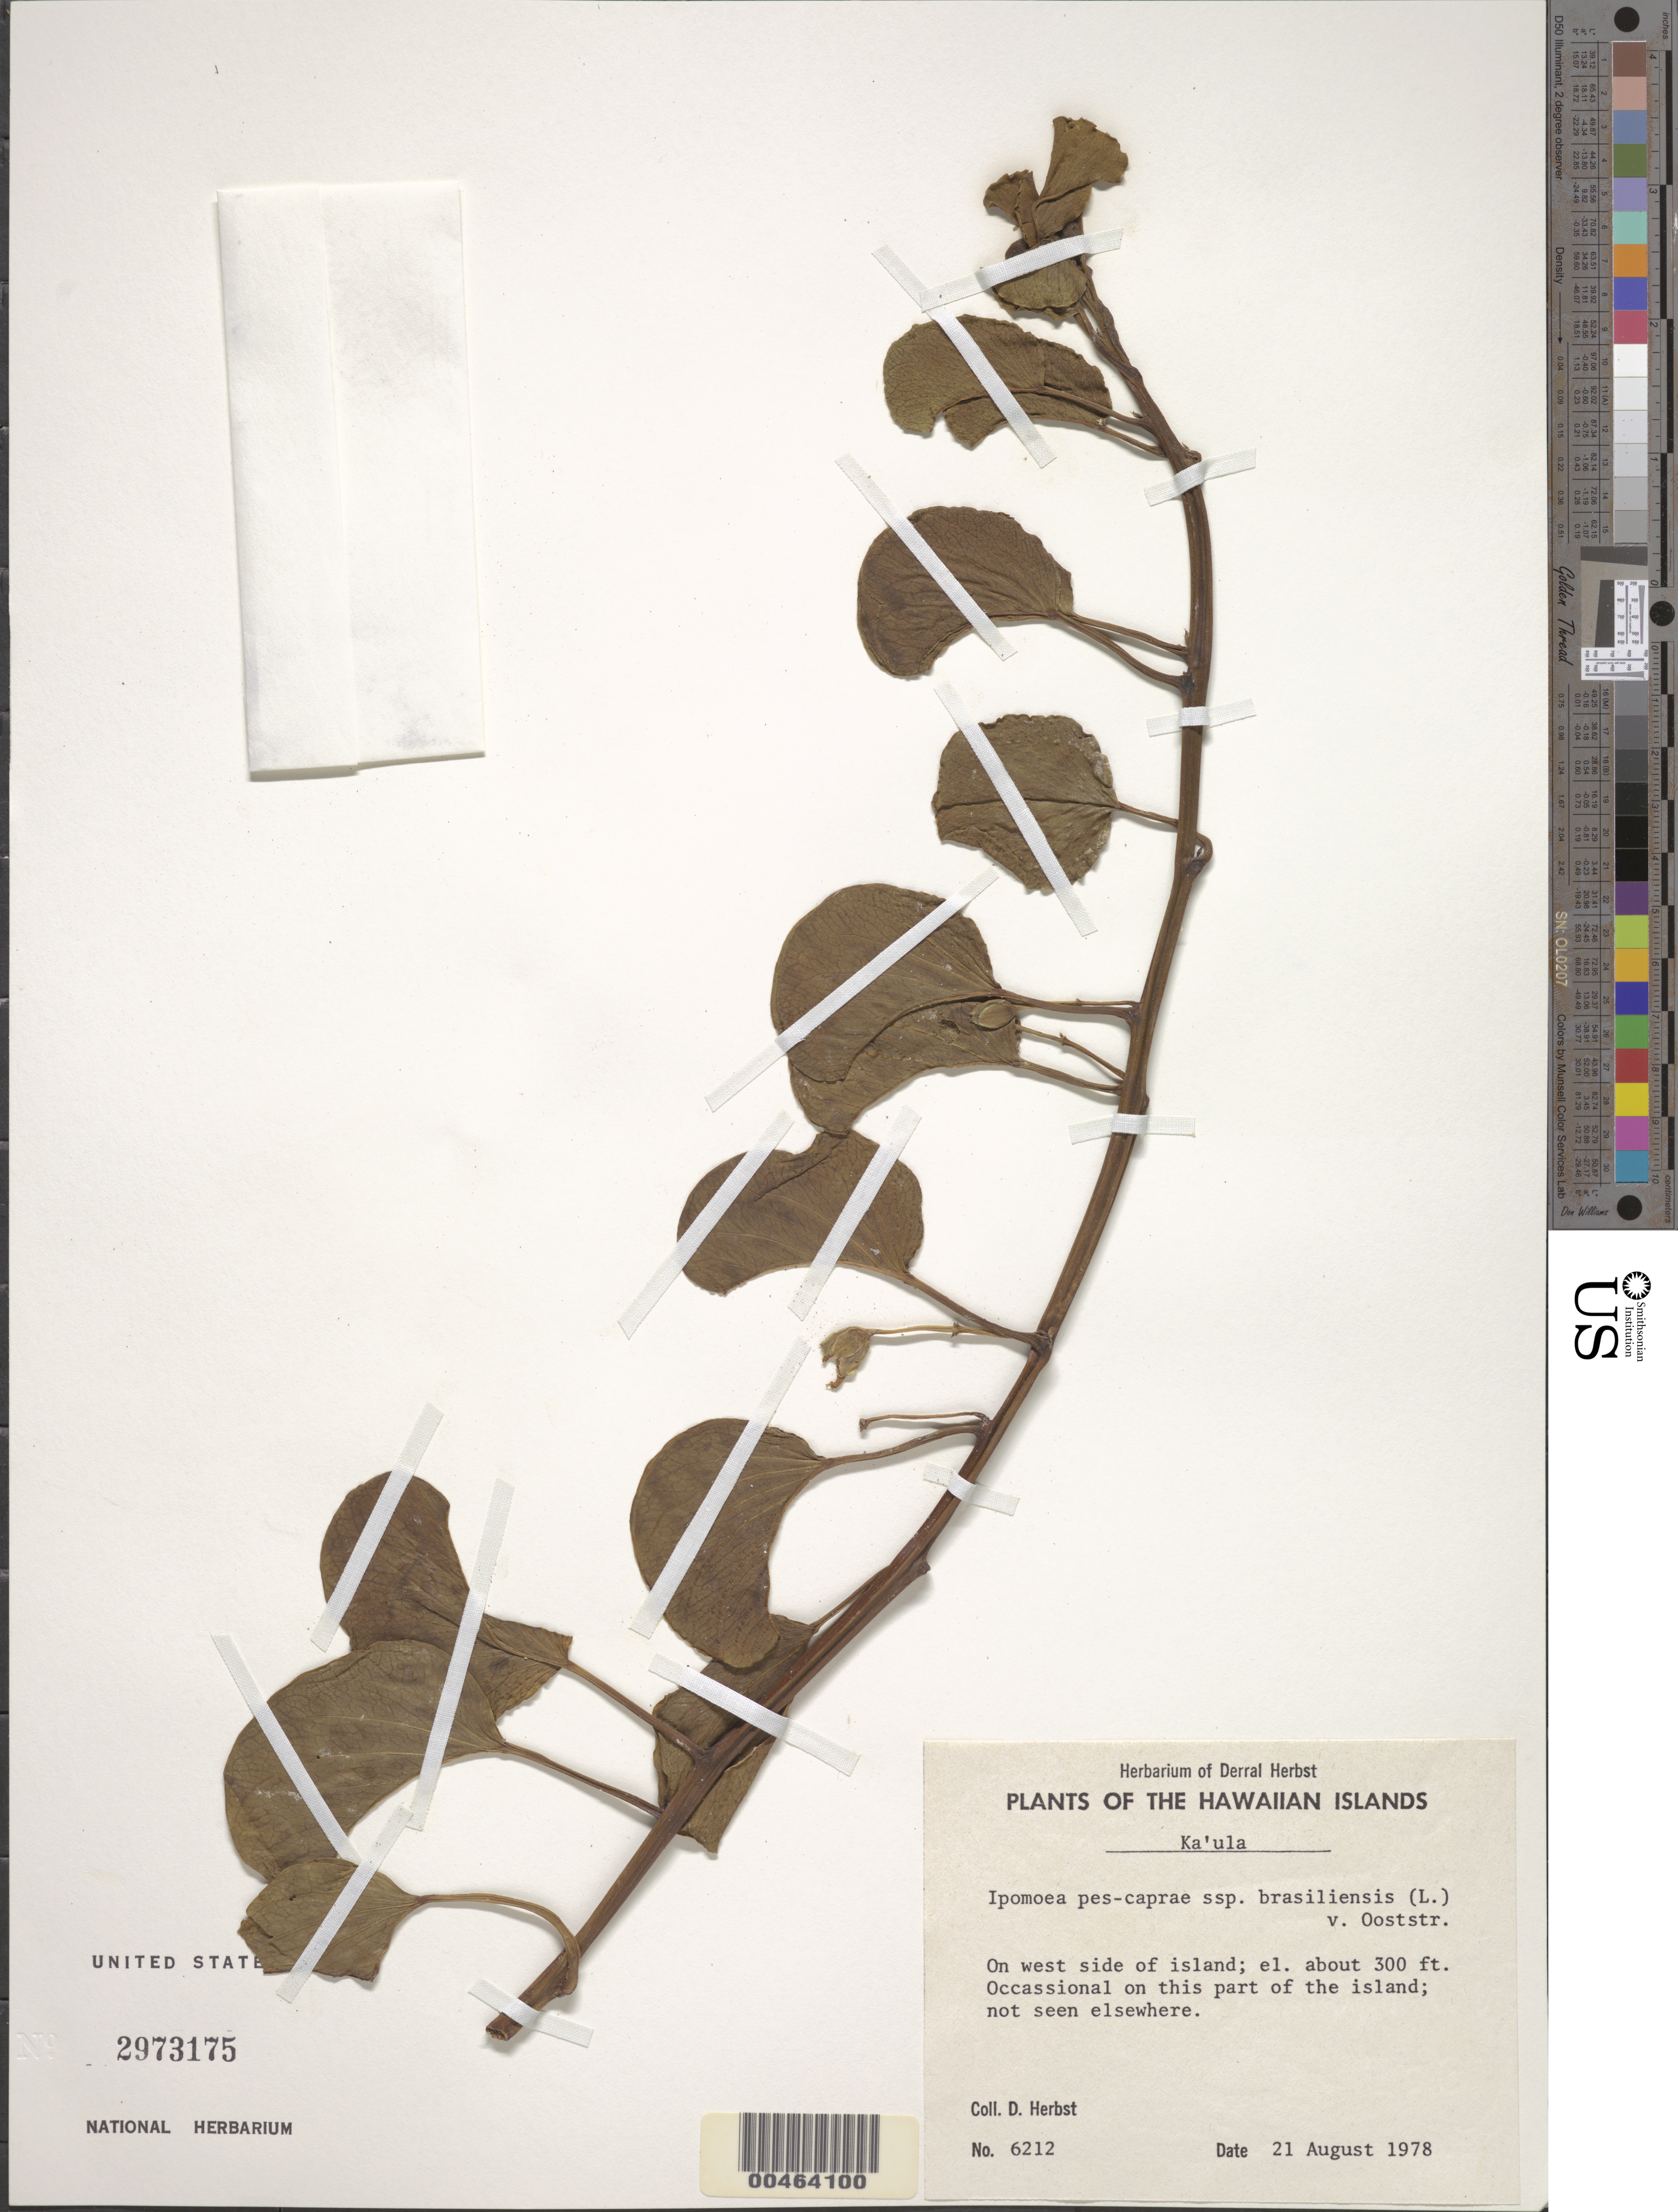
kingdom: Plantae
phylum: Tracheophyta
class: Magnoliopsida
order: Solanales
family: Convolvulaceae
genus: Ipomoea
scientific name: Ipomoea pes-caprae subsp. brasiliensis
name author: (L.) Ooststr.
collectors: D. R. Herbst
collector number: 6212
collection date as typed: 21 Aug 1978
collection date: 1978-08-21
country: United States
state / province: Hawaii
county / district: Kauai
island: Ka'ula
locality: On west side of island.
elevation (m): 91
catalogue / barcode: US 2973175